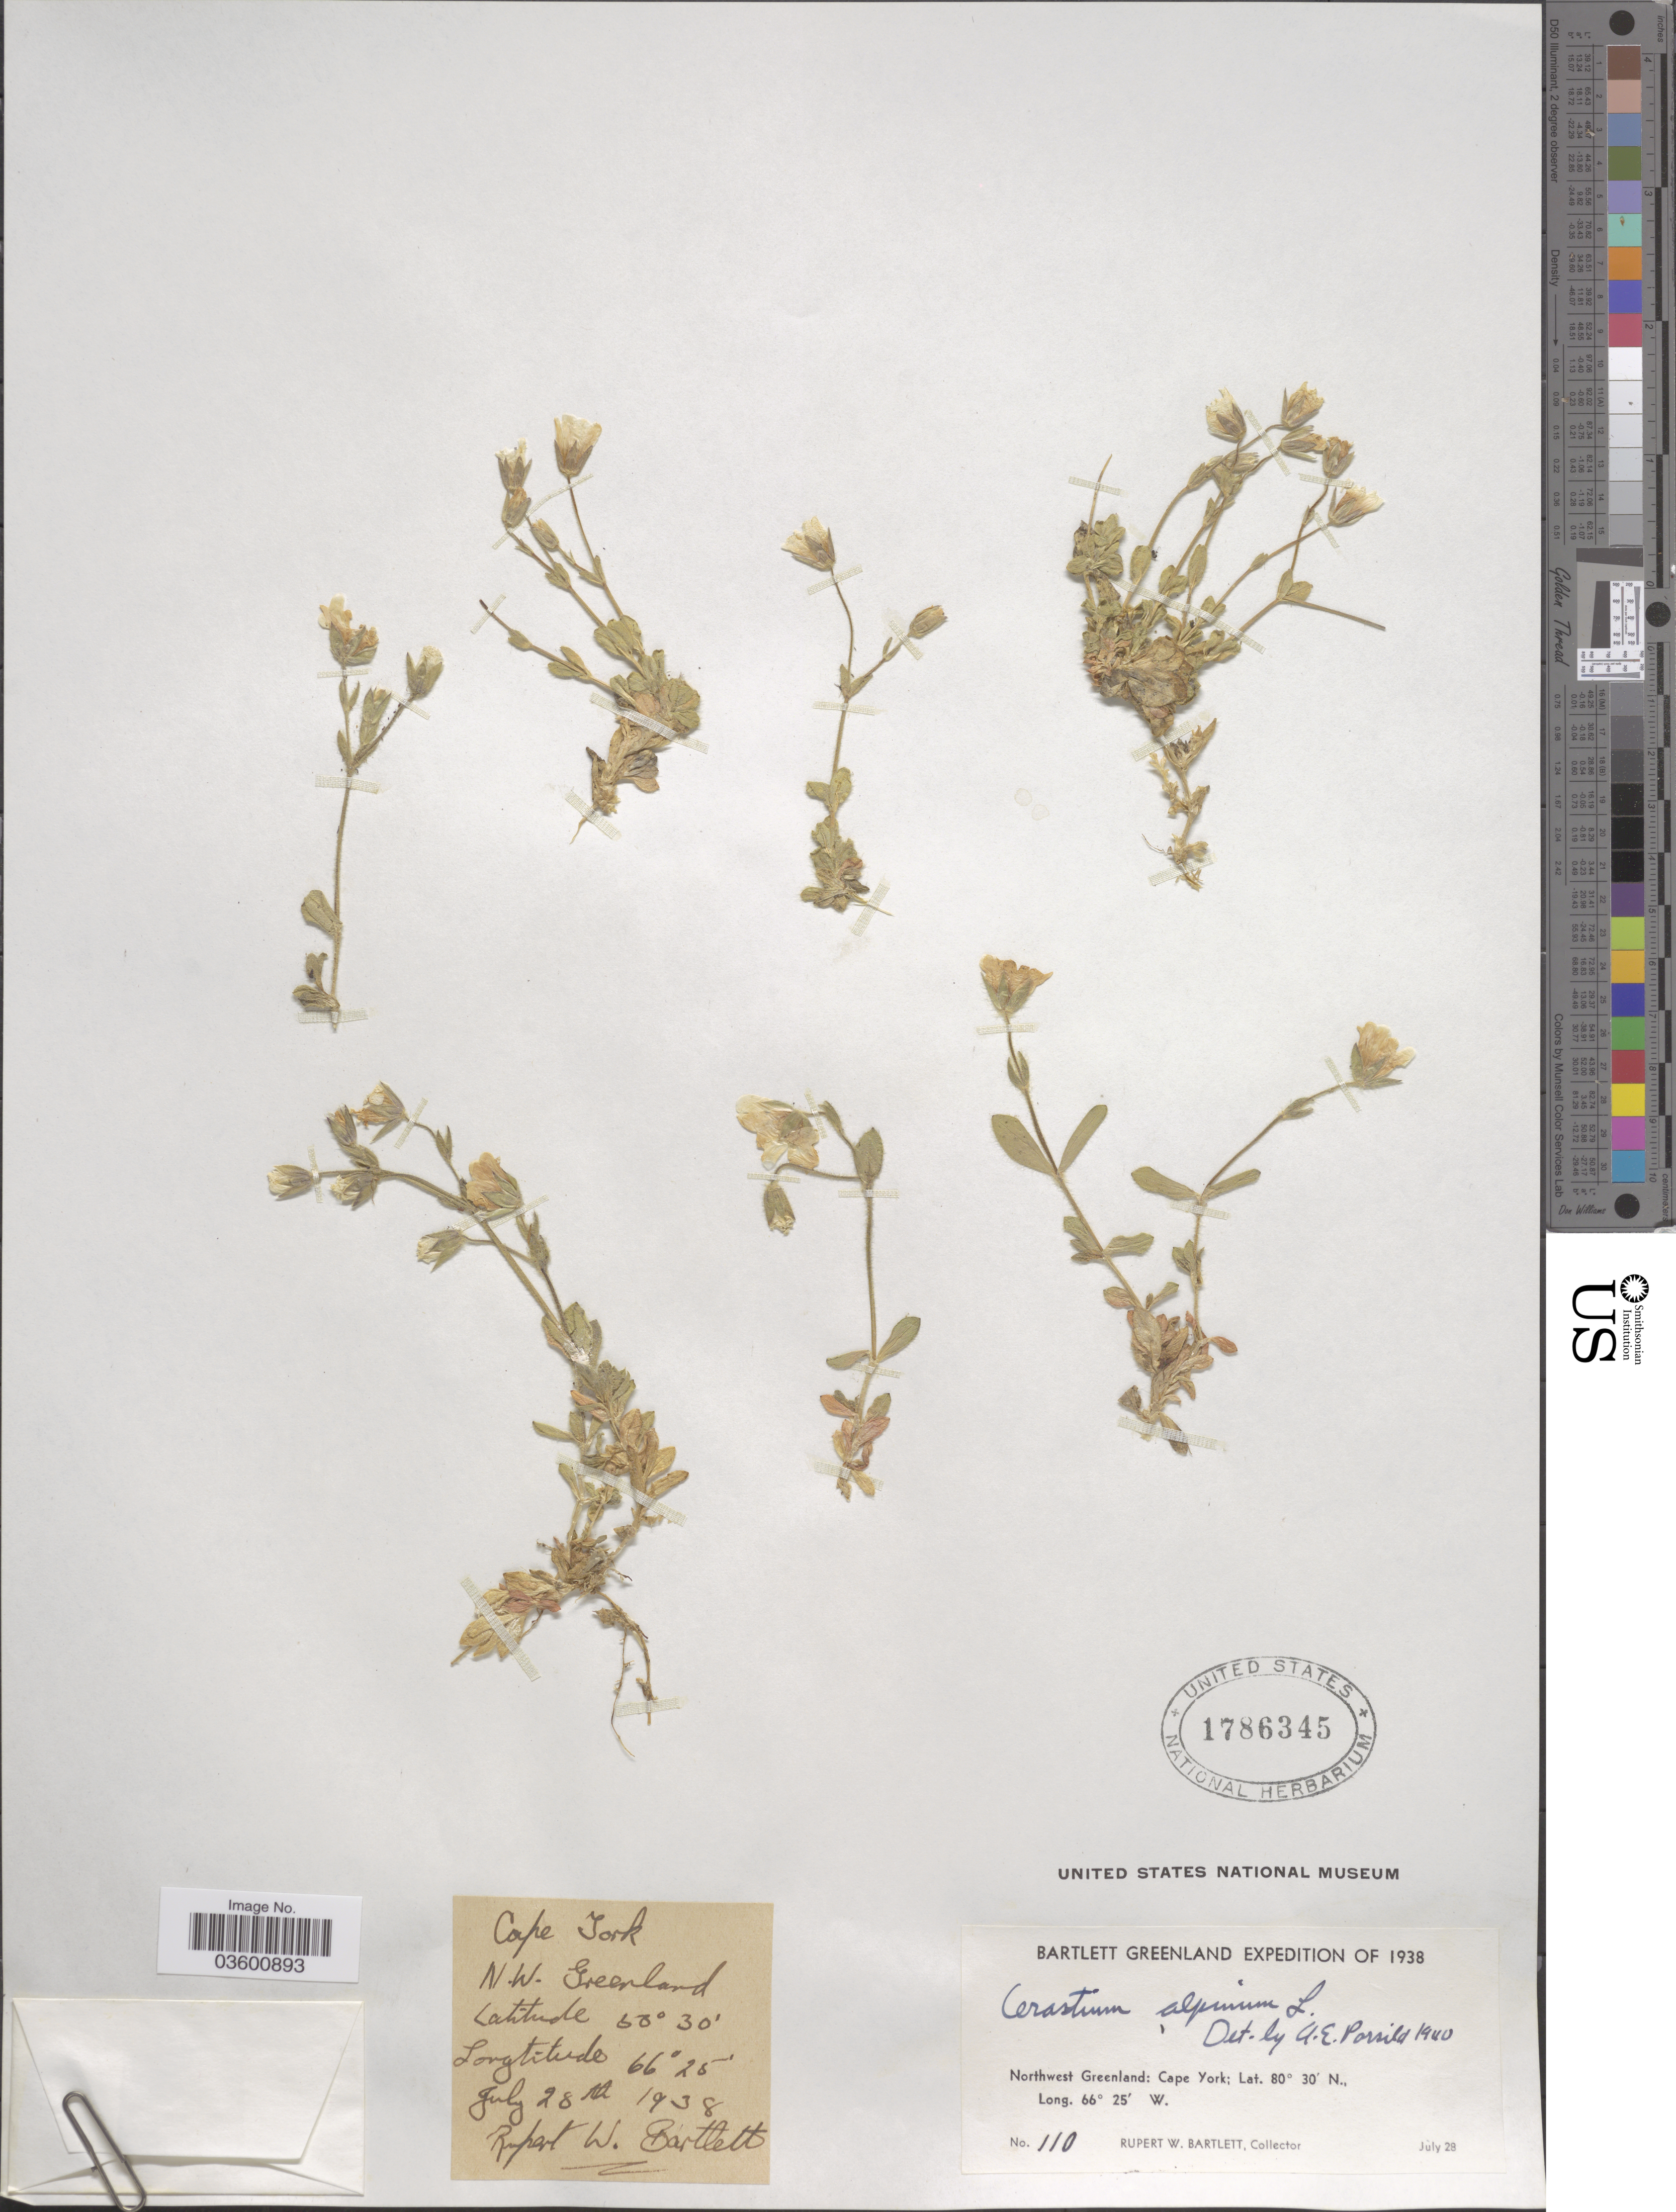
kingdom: Plantae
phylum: Tracheophyta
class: Magnoliopsida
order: Caryophyllales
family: Caryophyllaceae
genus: Cerastium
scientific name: Cerastium alpinum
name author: L.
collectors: R. W. Bartlett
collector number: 110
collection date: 1938-07-28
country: Greenland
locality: Northwest Greenland: Cape York.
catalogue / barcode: US 1786345